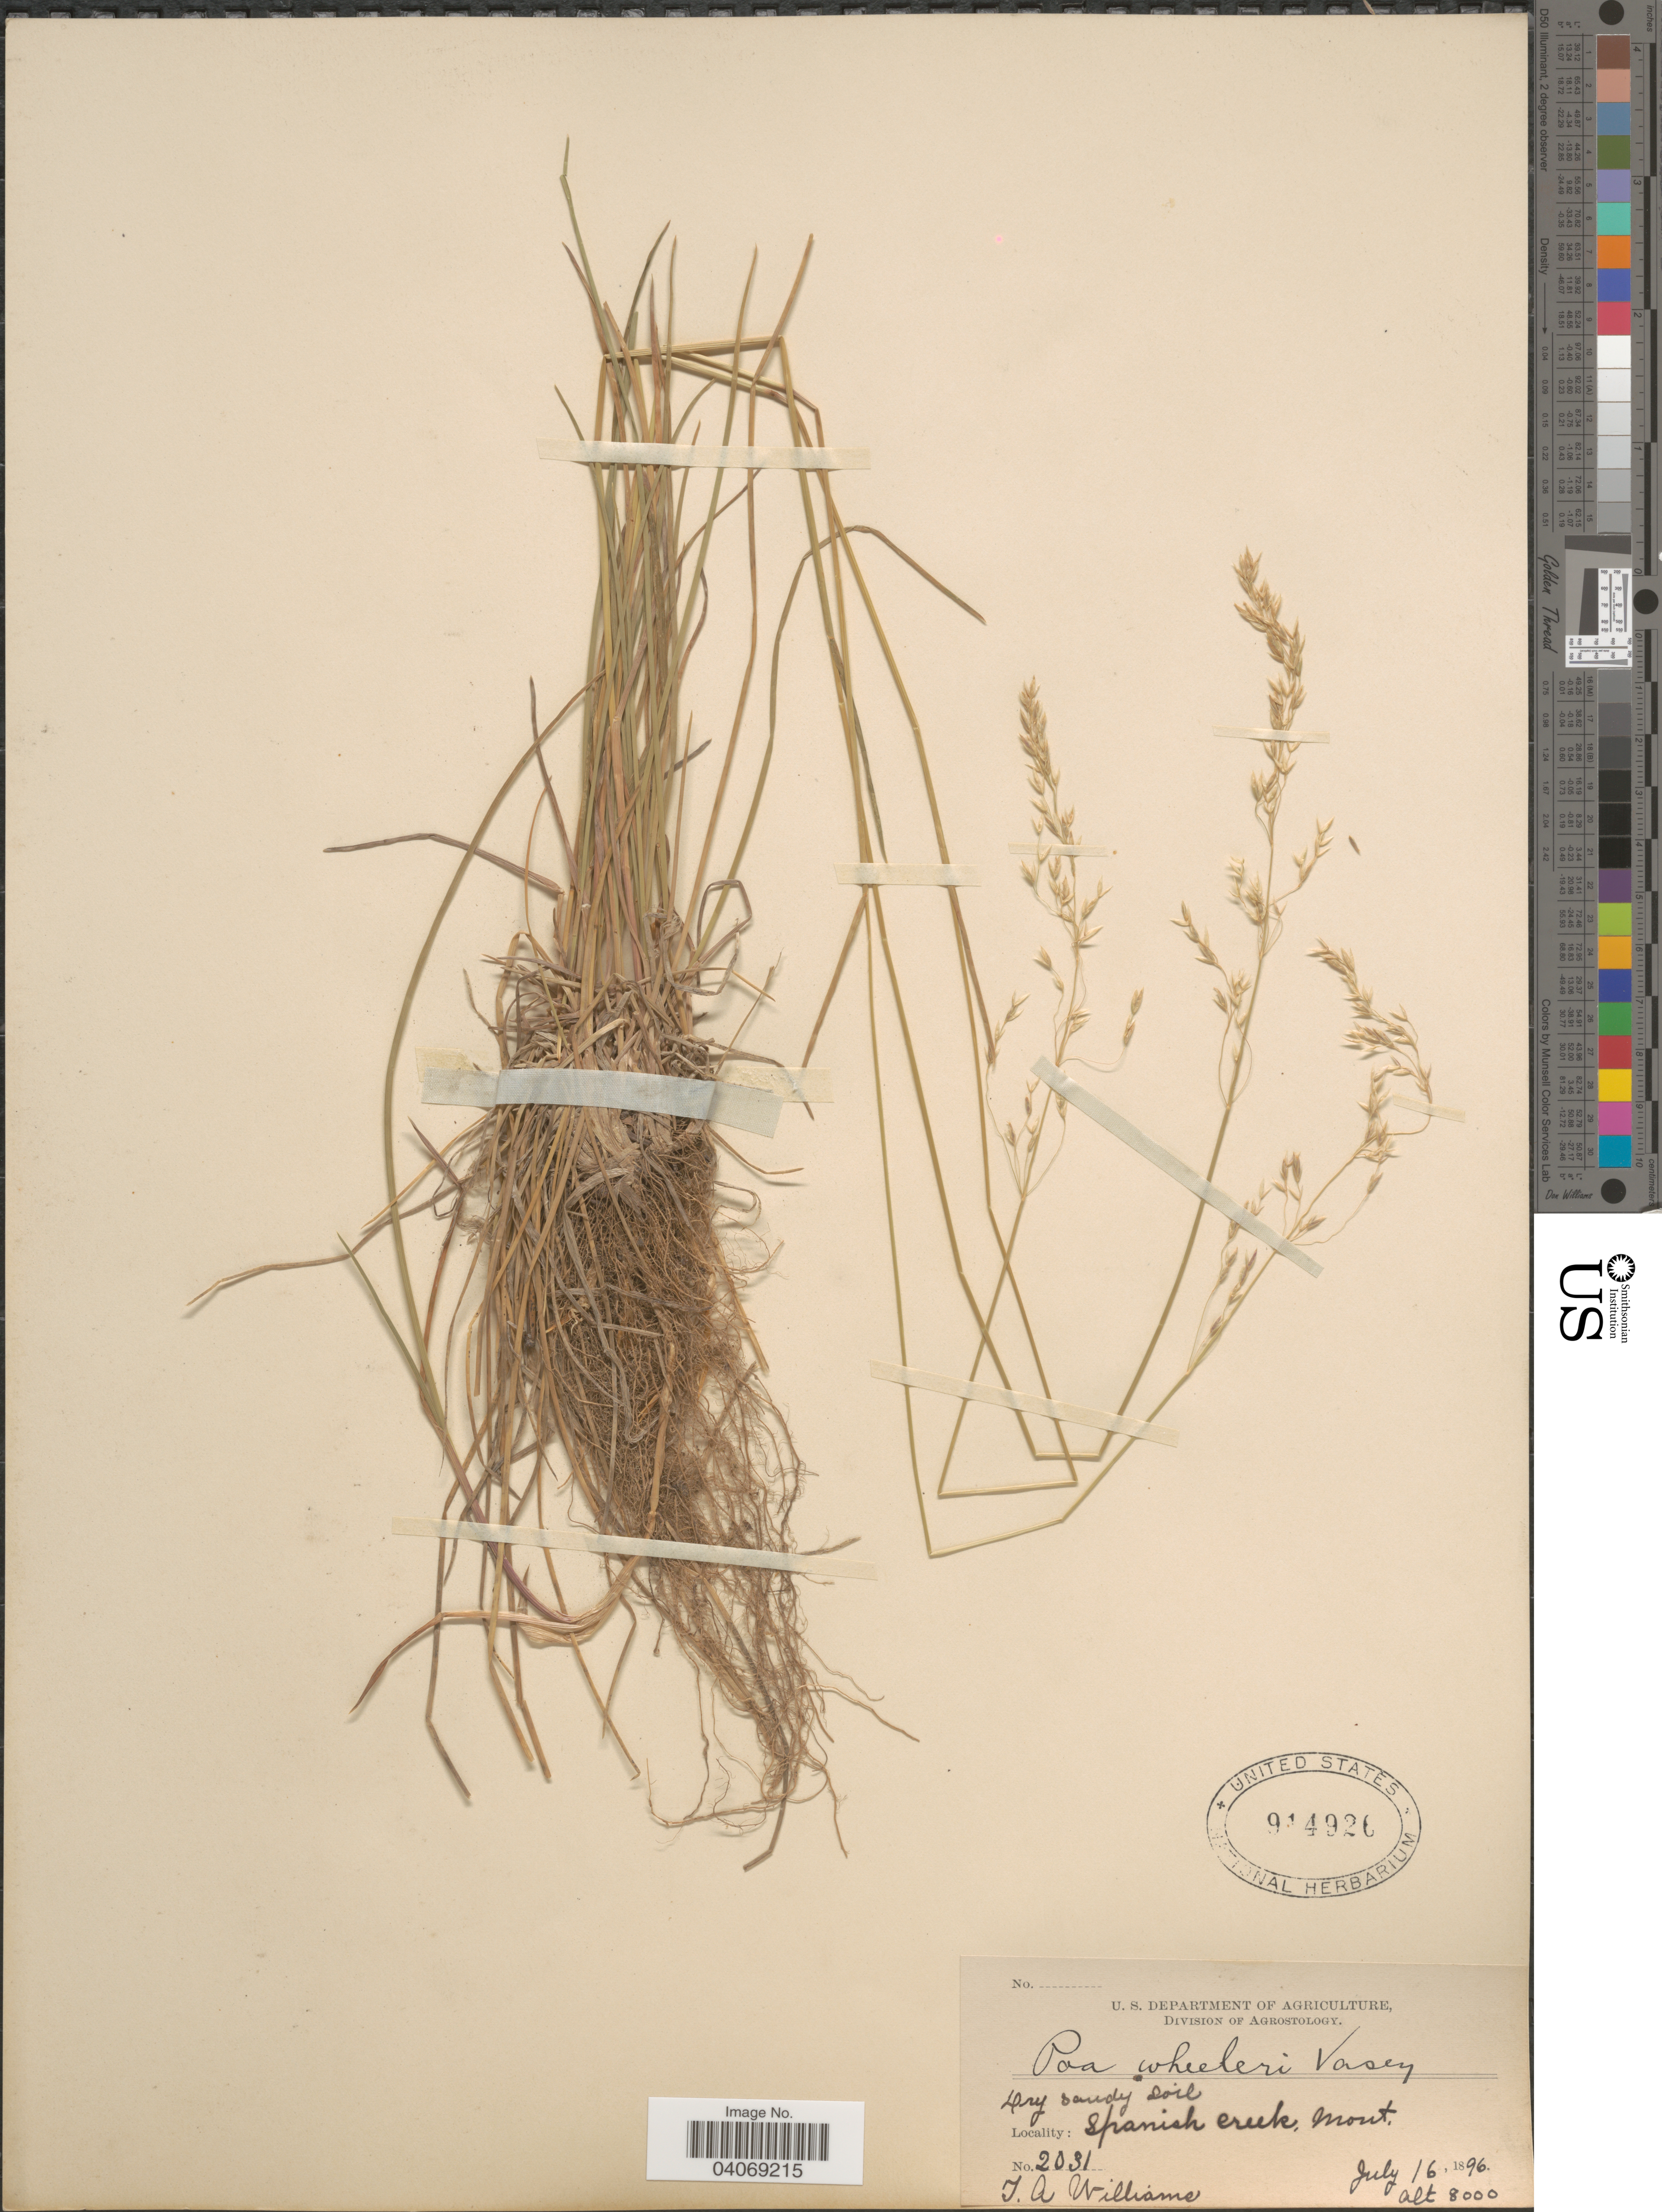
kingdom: Plantae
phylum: Tracheophyta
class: Liliopsida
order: Poales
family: Poaceae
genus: Poa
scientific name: Poa wheeleri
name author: Vasey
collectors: J. A. Williams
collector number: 2031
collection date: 1896-07-16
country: United States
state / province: Montana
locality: Spanish creek.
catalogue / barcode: US 914926